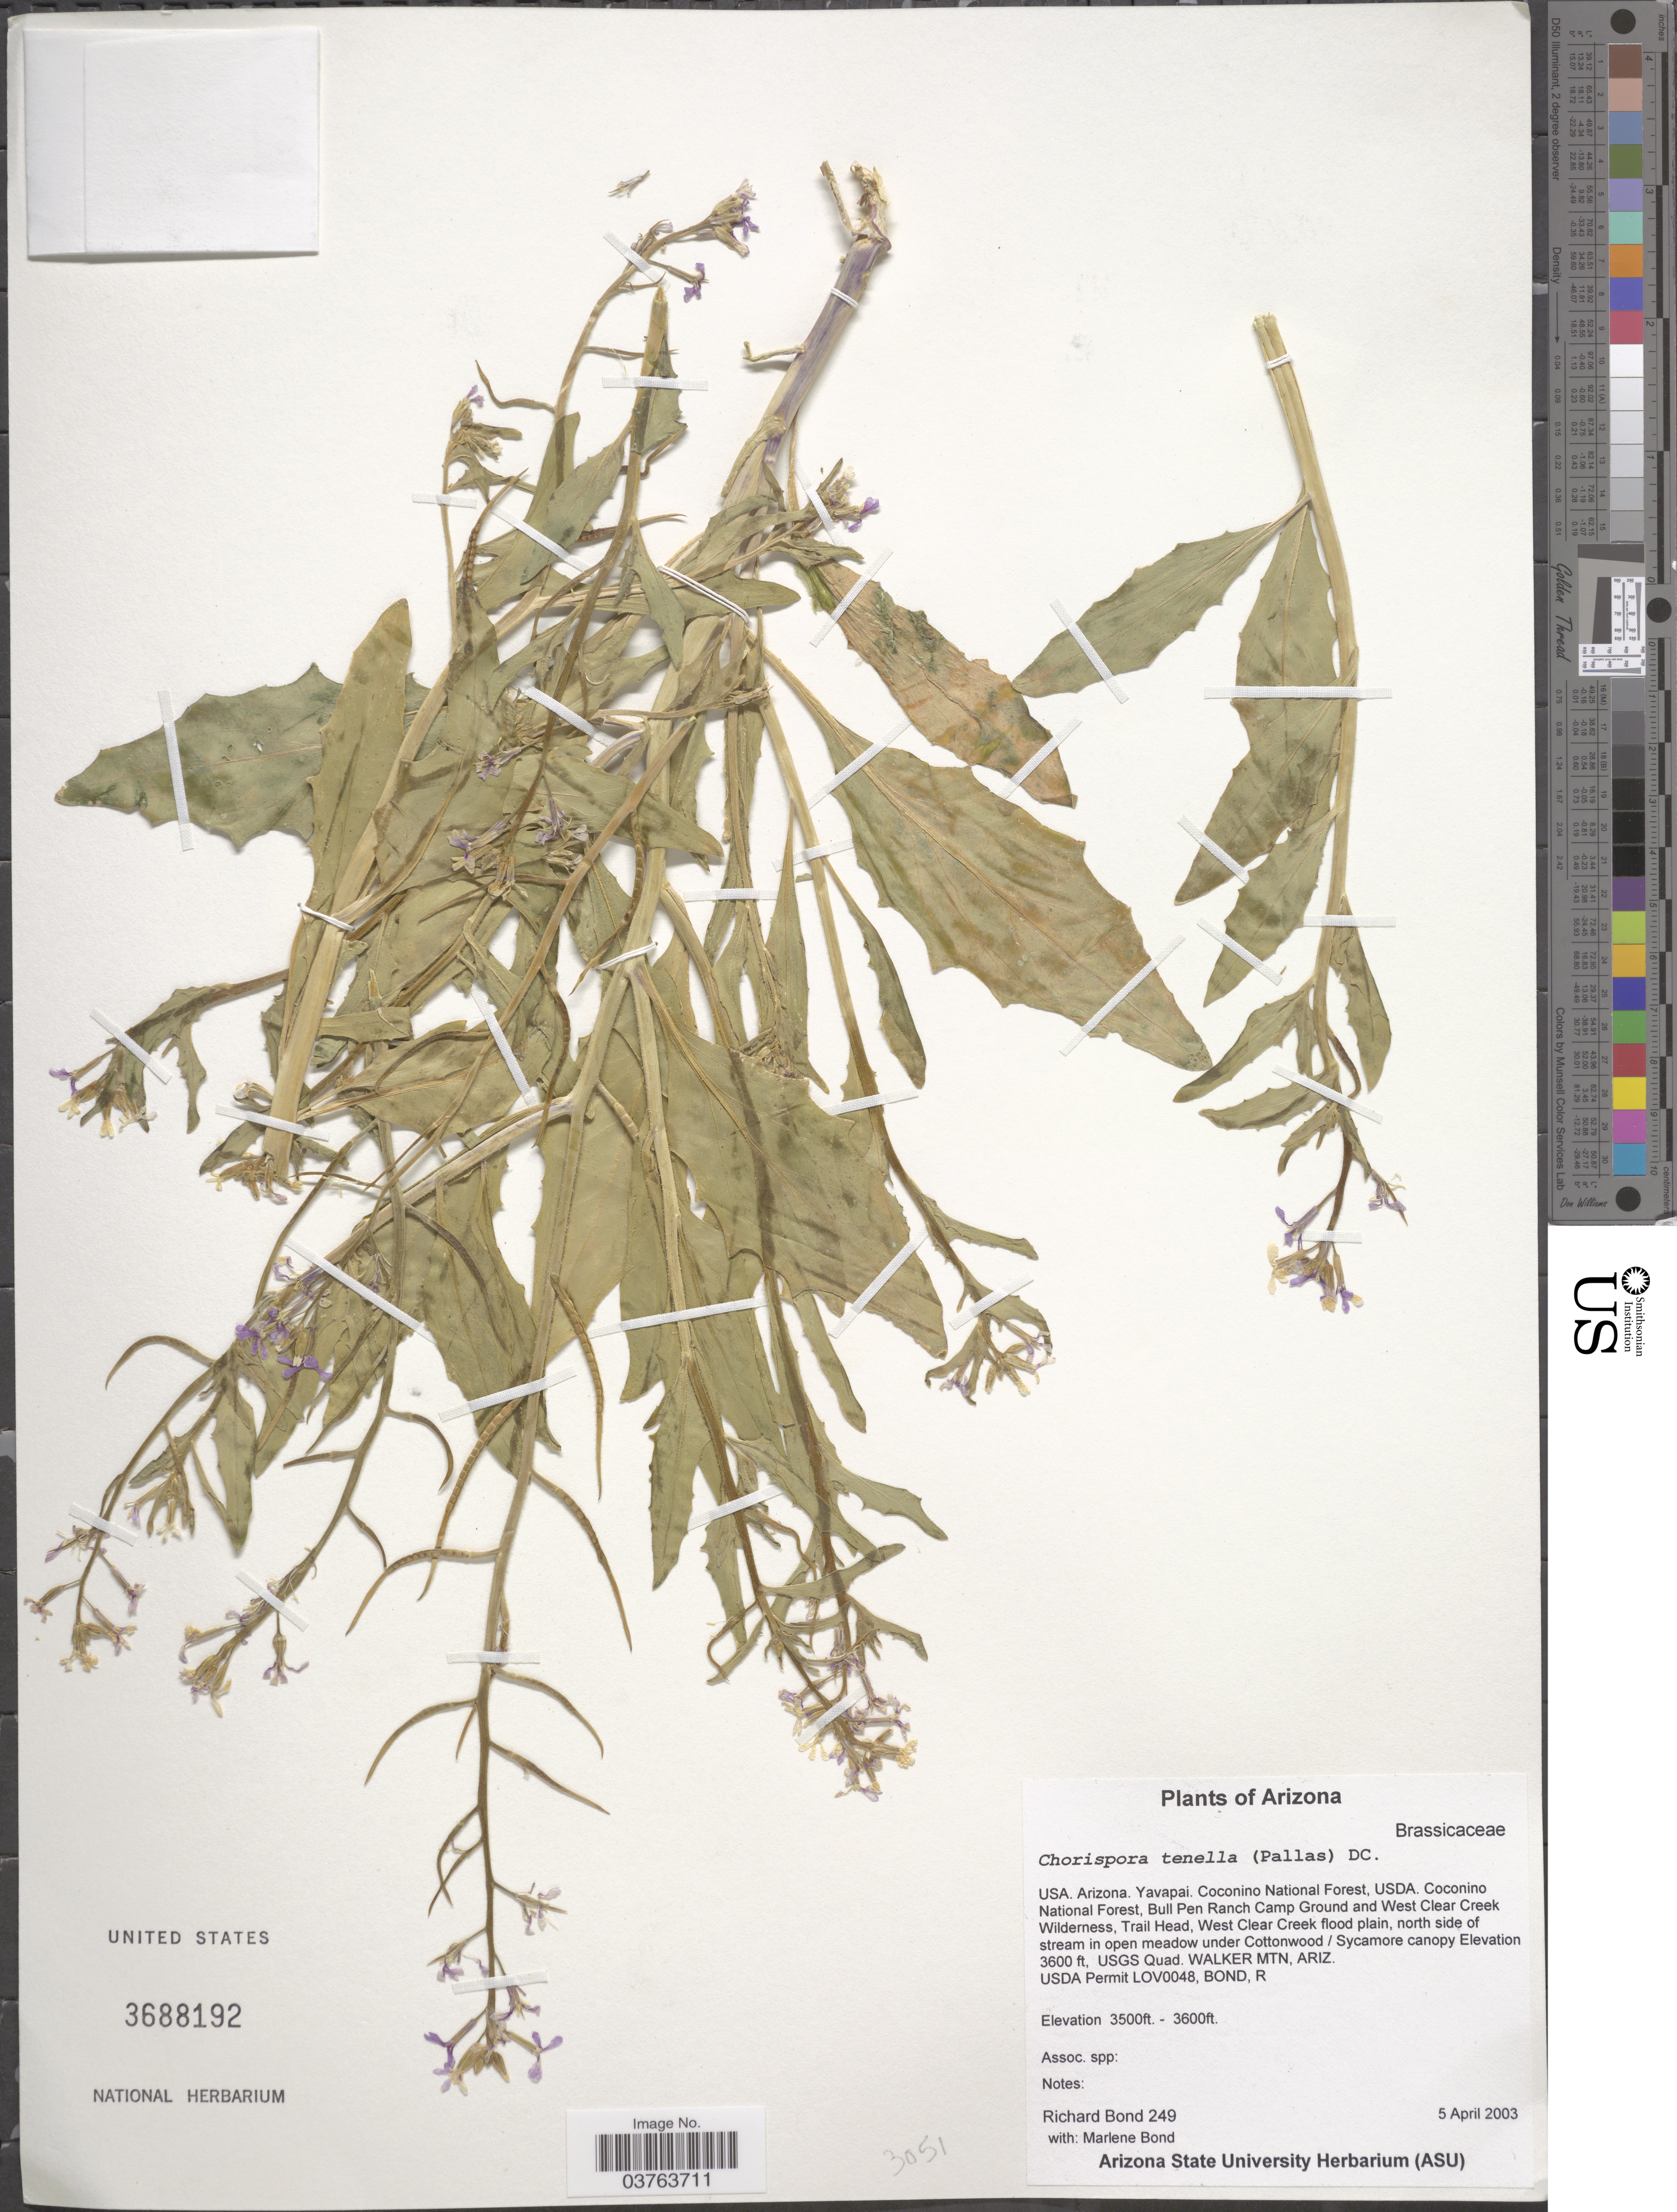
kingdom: Plantae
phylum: Tracheophyta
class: Magnoliopsida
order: Brassicales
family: Brassicaceae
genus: Chorispora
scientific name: Chorispora tenella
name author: DC.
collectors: R. Bond & M. Bond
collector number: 249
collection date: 2003-04-05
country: United States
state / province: Arizona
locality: Yavapai. Coconino National Forest, USDA. Coconino National Forest, Bull Pen Ranch Camp Ground and West Clear Creek Wilderness, Trail Head, West Clear Creek flood plain, north side of stream in open meadow under Cottonwood/ Sycamore canopy. USGS Quad. Walker Mtn. USDA Permit LOV0048.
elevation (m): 1067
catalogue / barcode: US 3688192